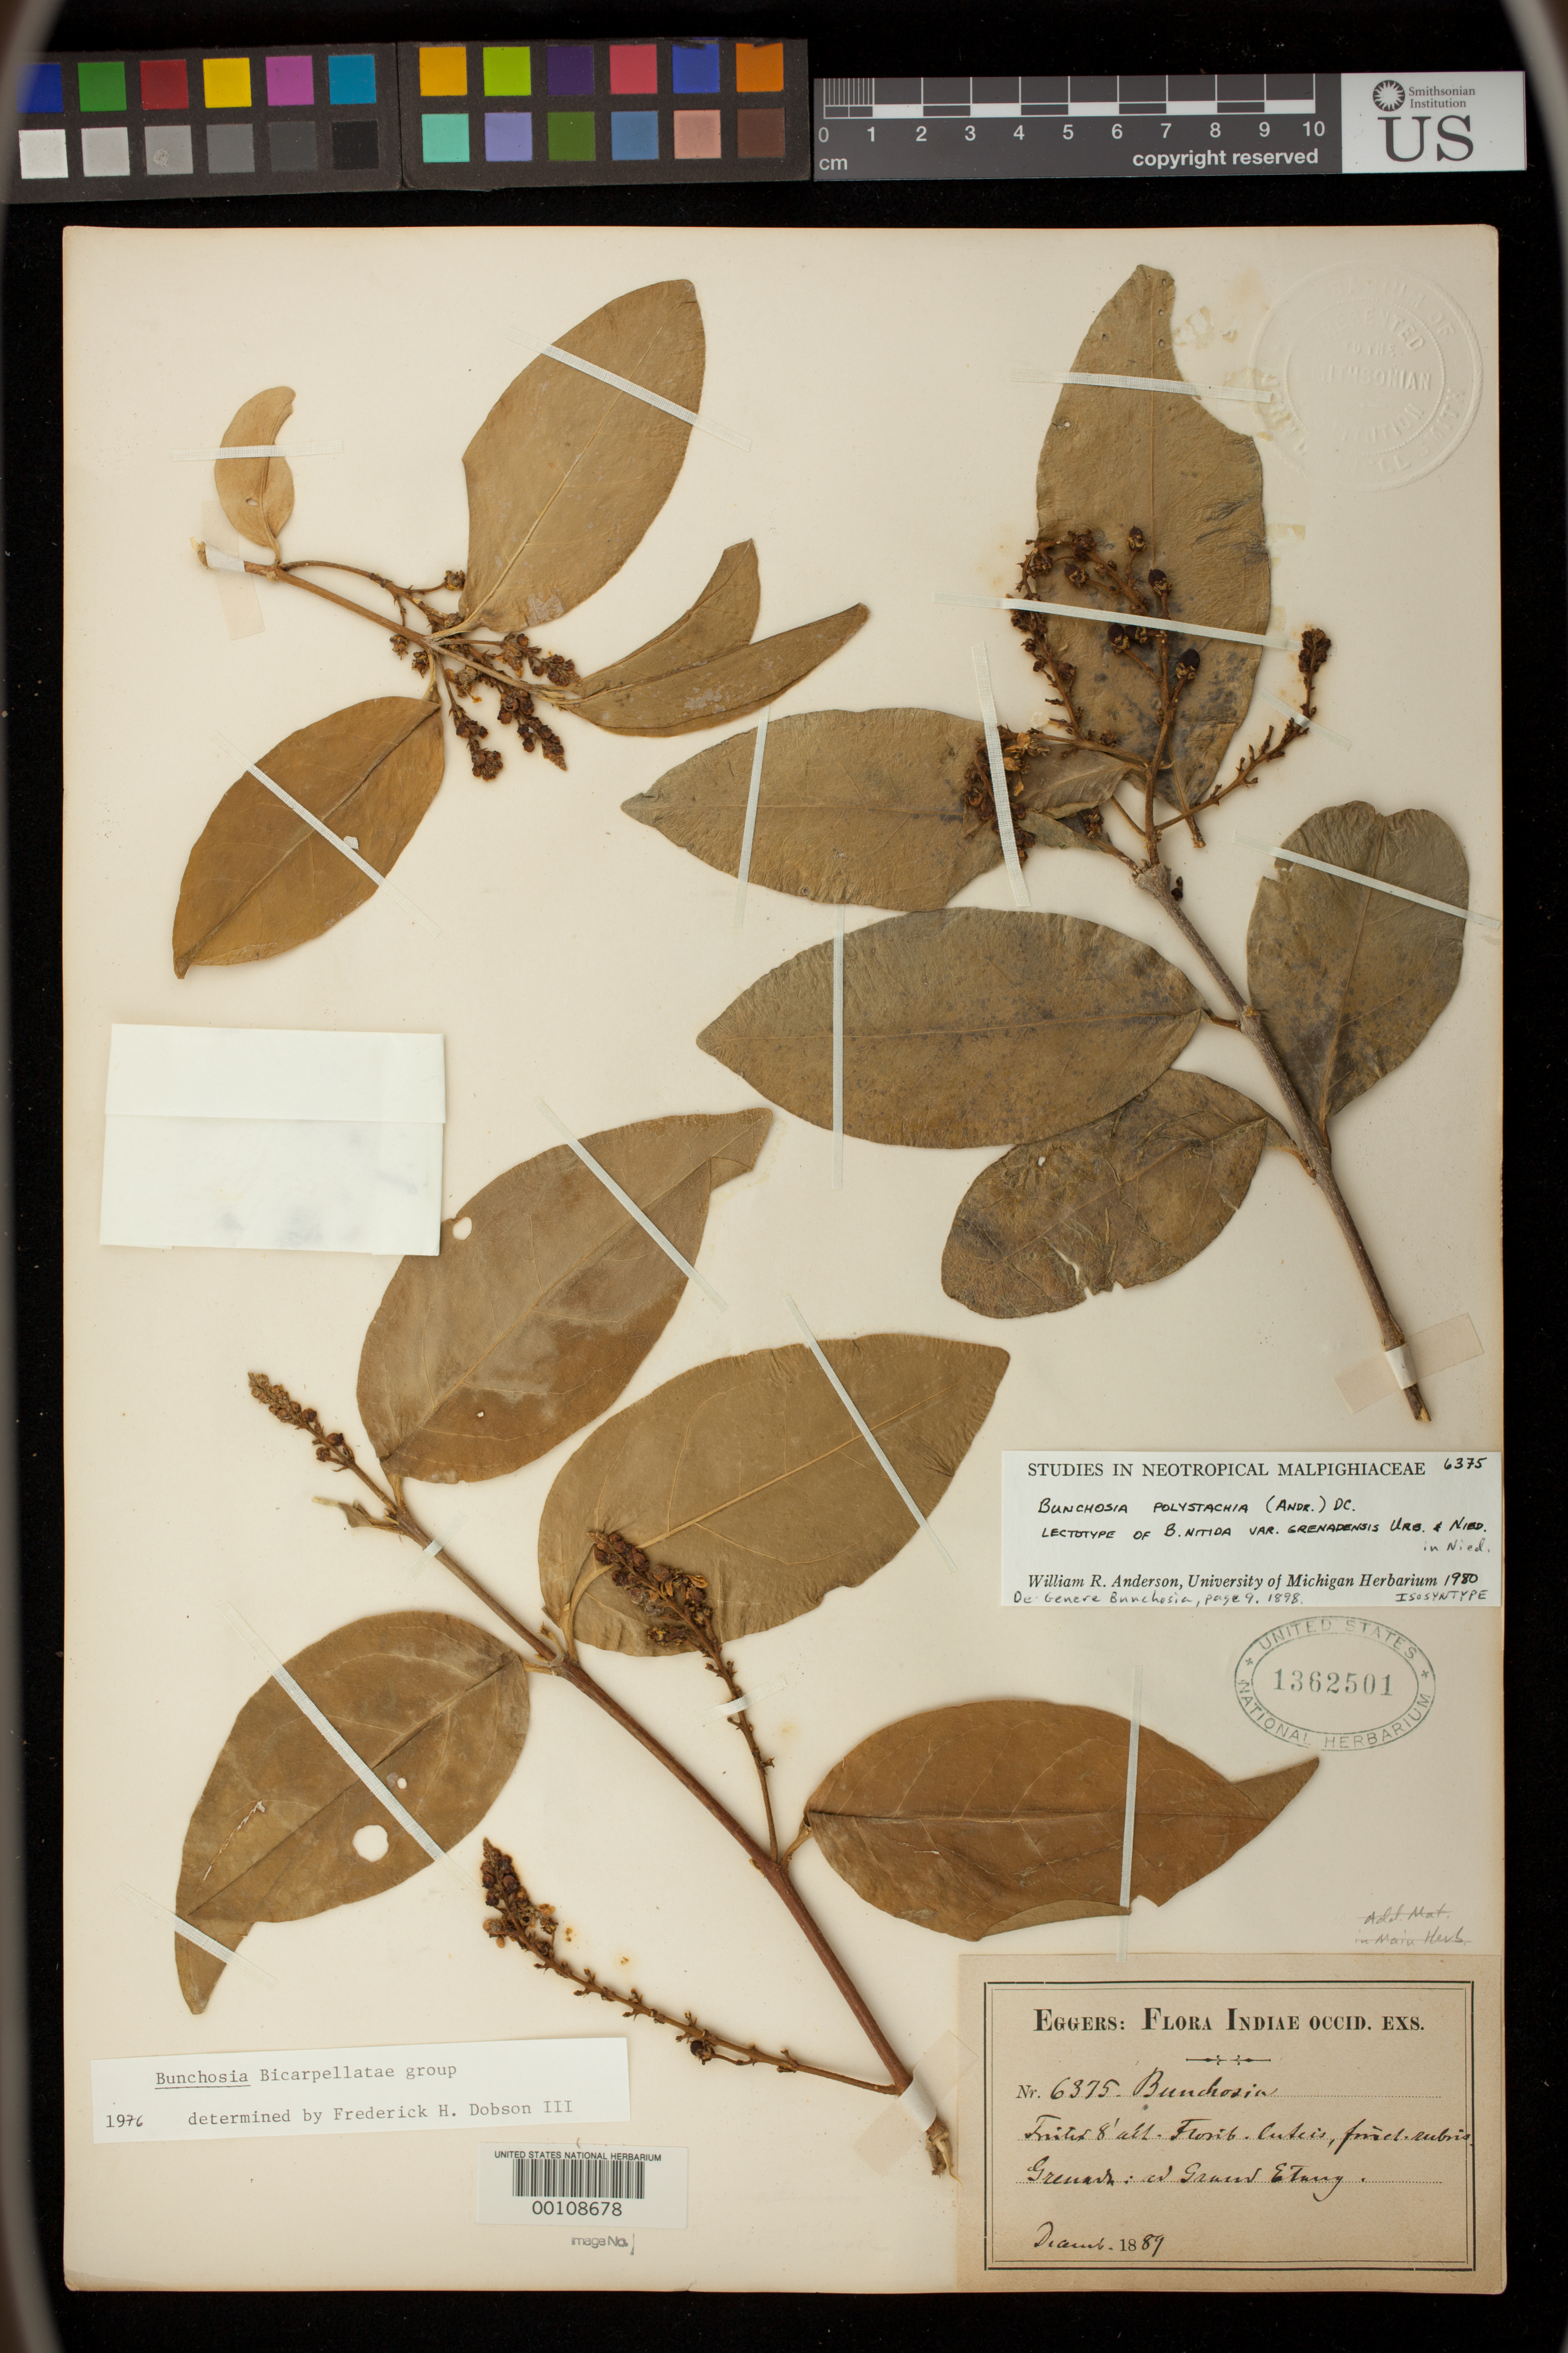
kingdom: Plantae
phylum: Tracheophyta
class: Magnoliopsida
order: Malpighiales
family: Malpighiaceae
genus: Bunchosia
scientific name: Bunchosia nitida var. grenadensis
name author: Urb. & Nied. in Nied.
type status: Isosyntype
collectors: H. F. A. von Eggers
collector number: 6375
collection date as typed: Dec 1889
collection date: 1889-12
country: Grenada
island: Windward Is.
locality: Grand Etang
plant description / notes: Annotated by W.R. Anderson (1980) as "lectotype".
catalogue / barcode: US 1362501